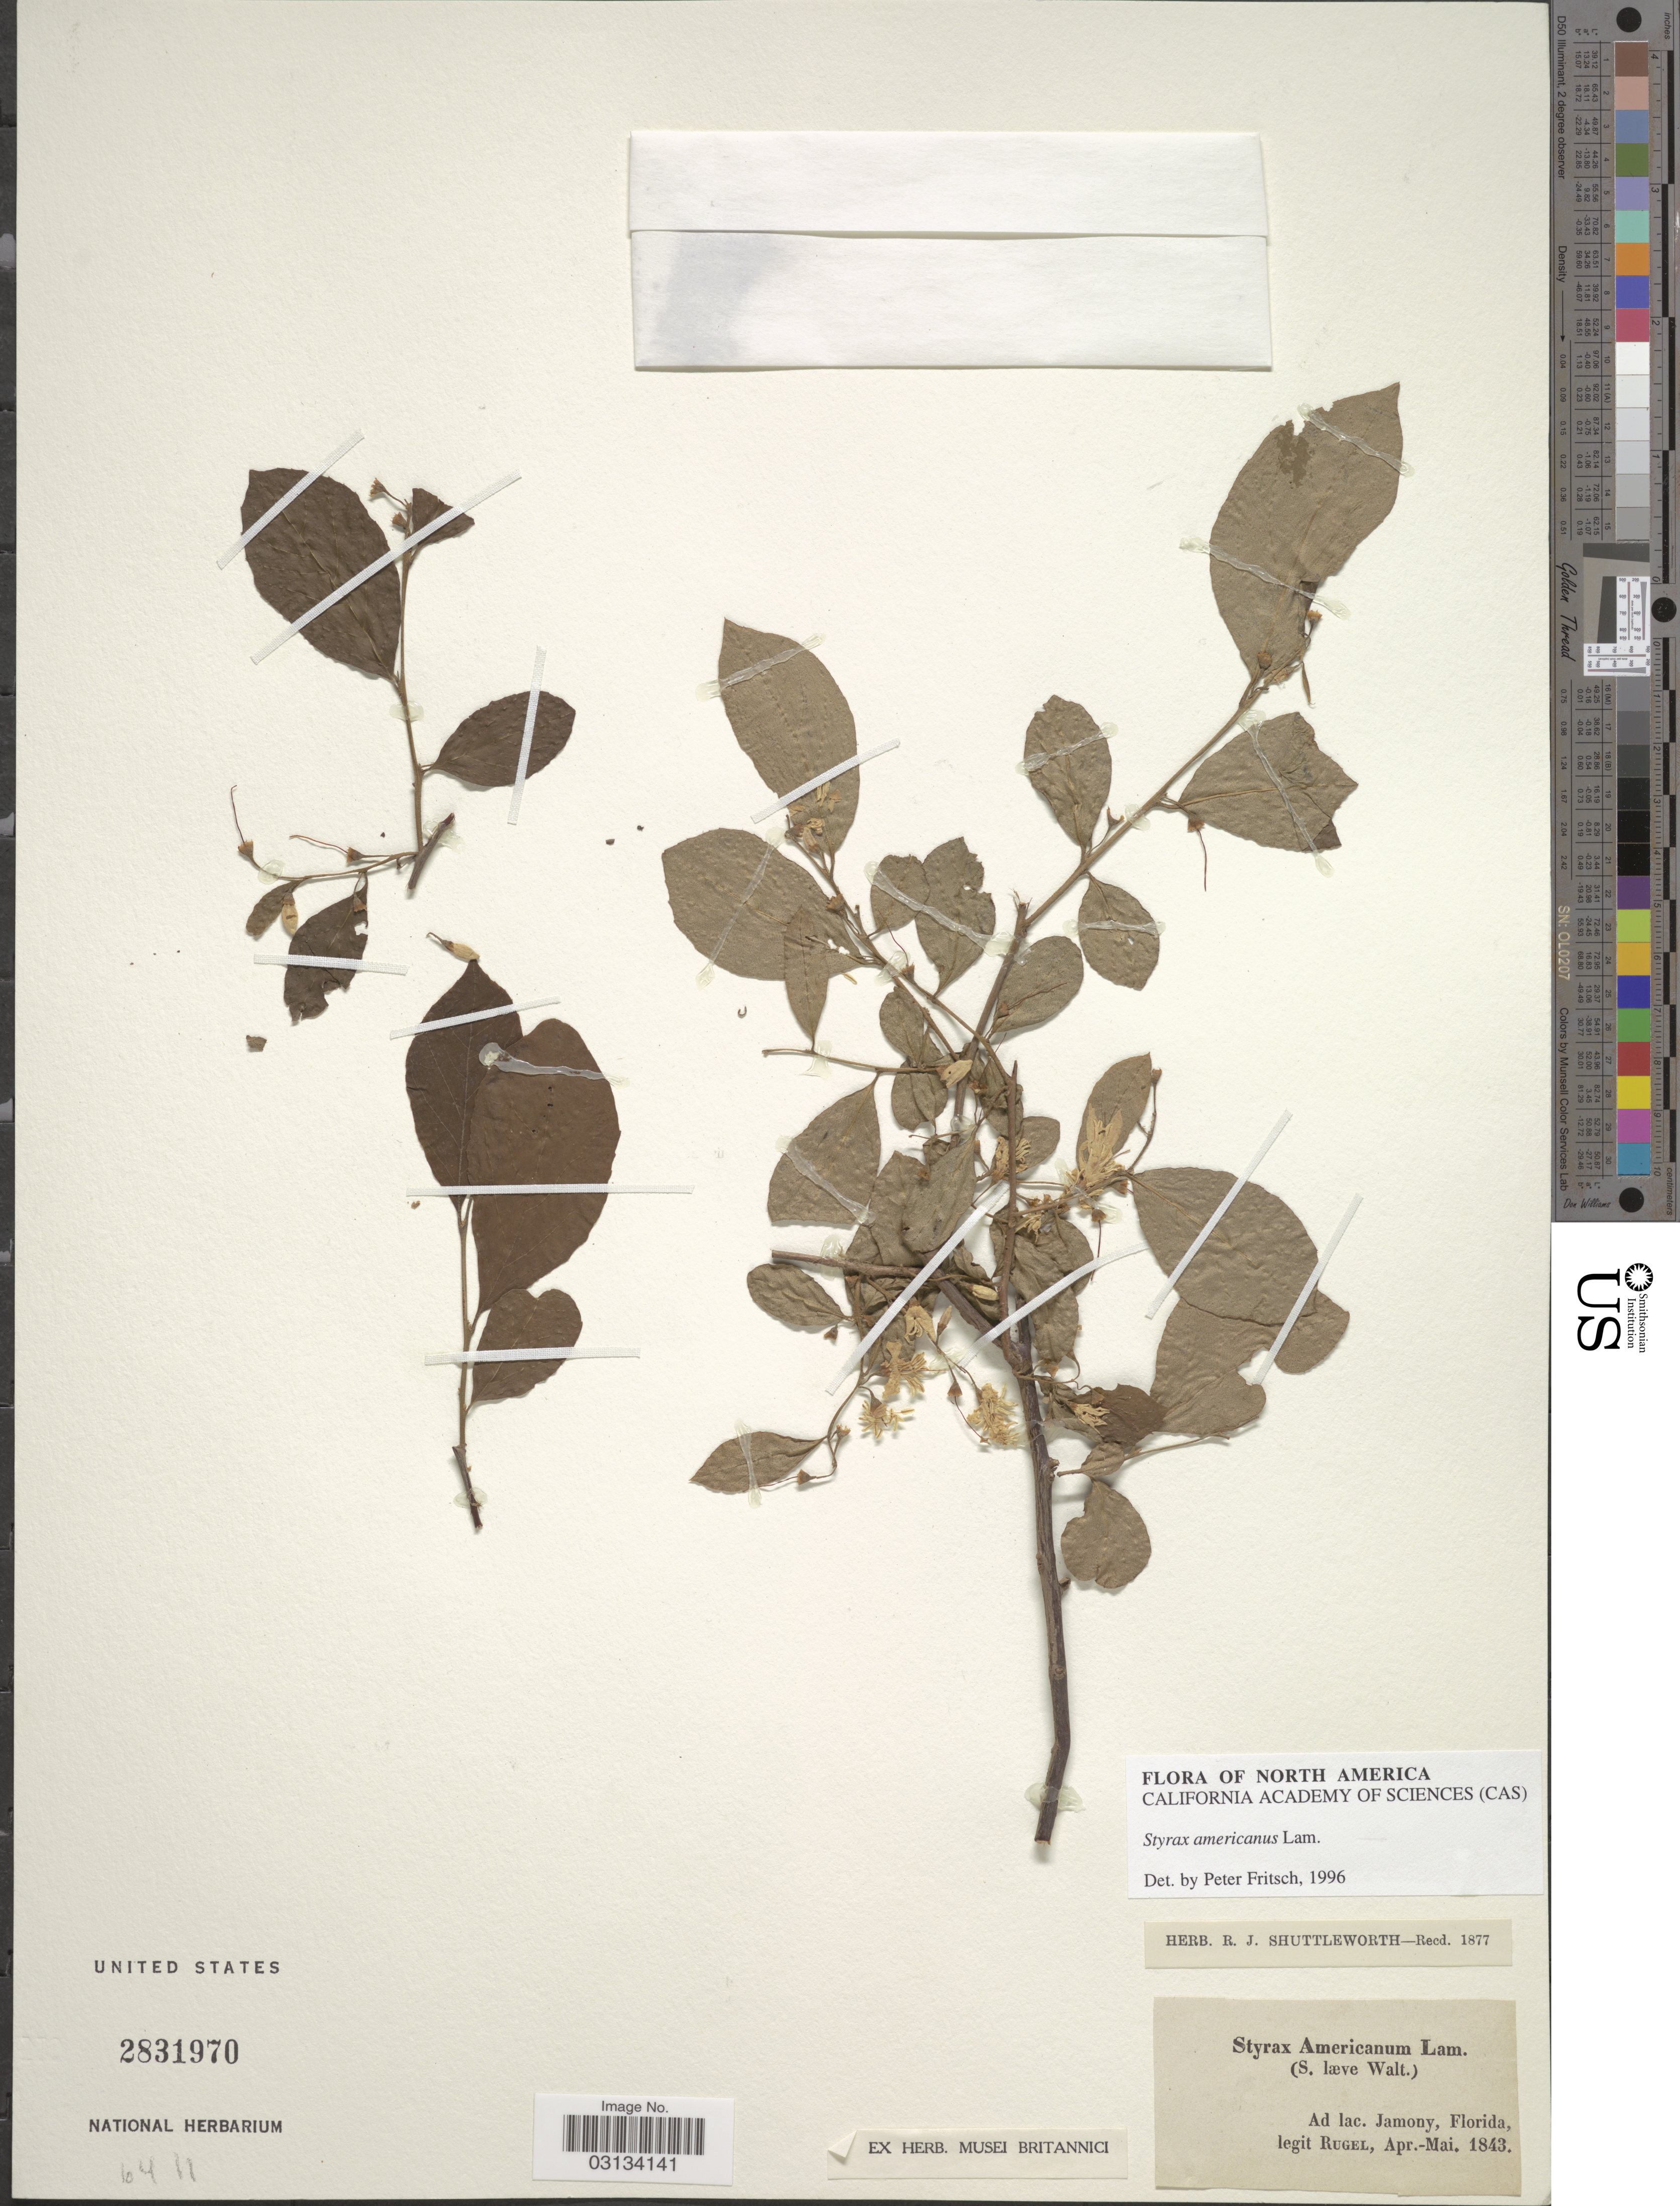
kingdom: Plantae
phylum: Tracheophyta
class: Magnoliopsida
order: Ericales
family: Styracaceae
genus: Styrax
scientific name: Styrax americanus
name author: Lam.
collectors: Rugel, --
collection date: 1843-04/1843-05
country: United States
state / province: Florida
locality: Ad lac. Jamony.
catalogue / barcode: US 2831970